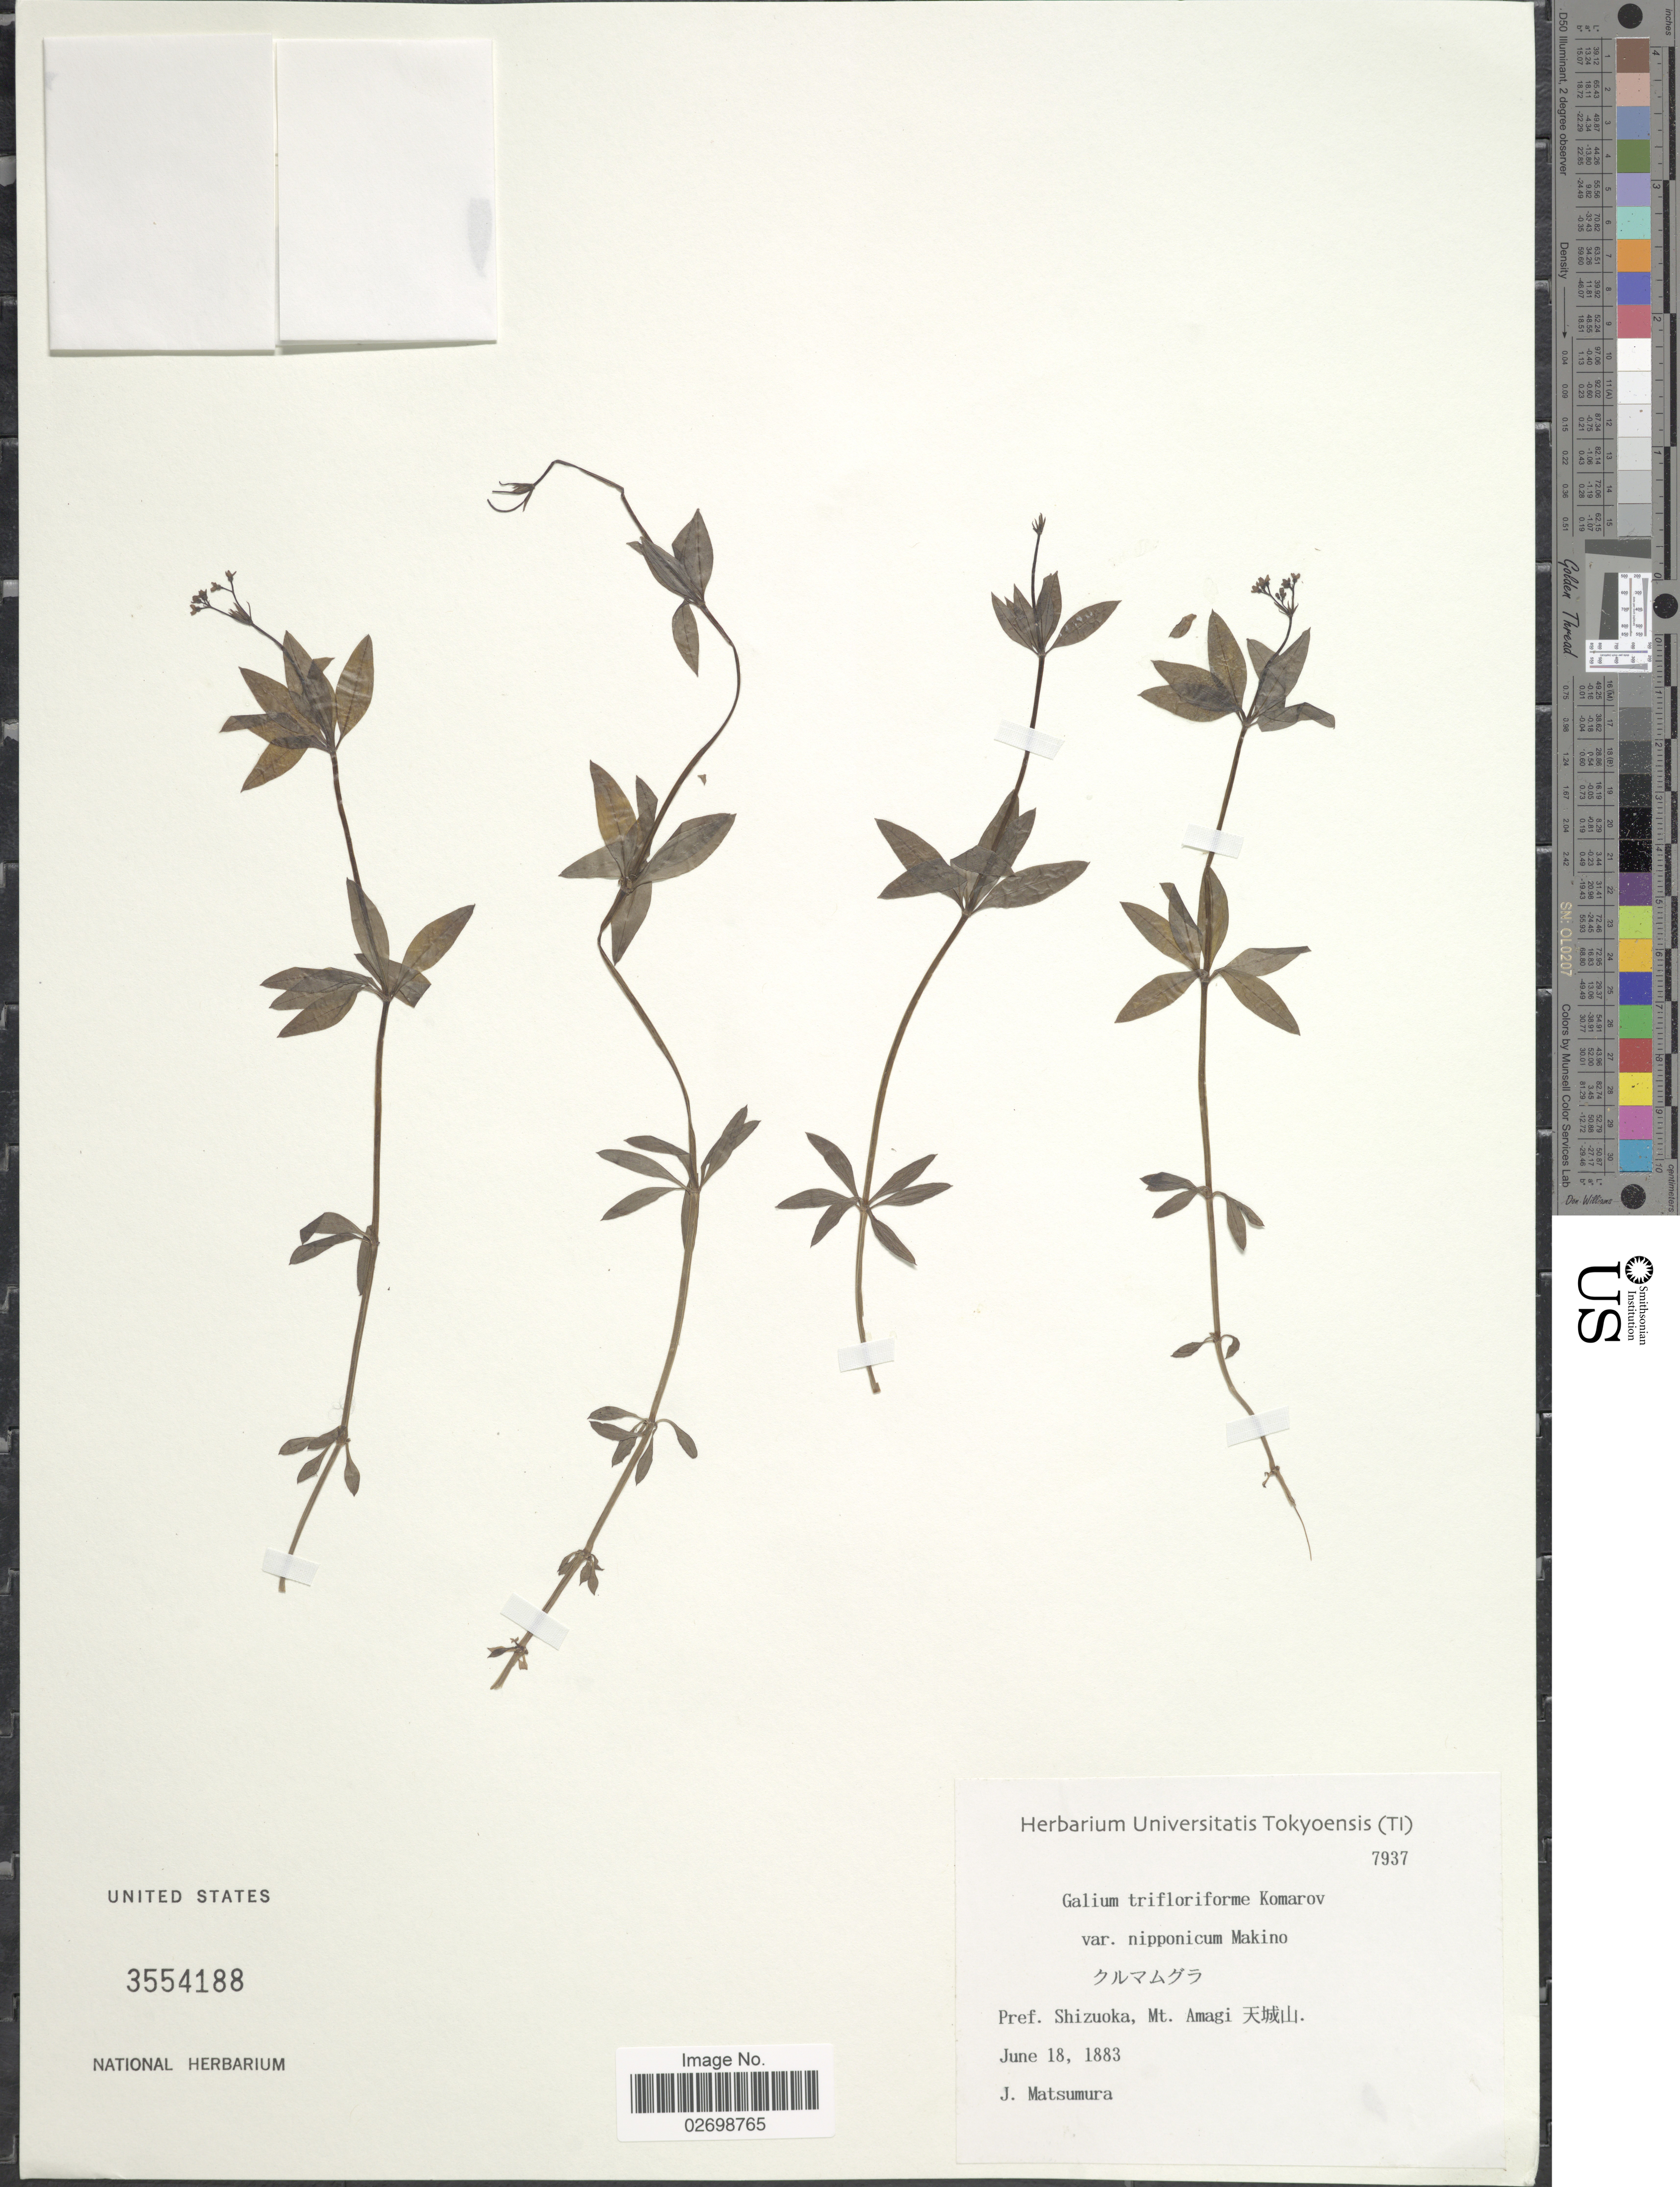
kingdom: Plantae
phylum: Tracheophyta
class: Magnoliopsida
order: Gentianales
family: Rubiaceae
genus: Galium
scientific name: Galium trifloriforme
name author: Kom.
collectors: J. Matsumura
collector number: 7937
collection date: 1883-06-18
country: Japan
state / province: Sizuoka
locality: Pref. Shizuoka, Mt. Amagi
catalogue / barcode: US 3554188